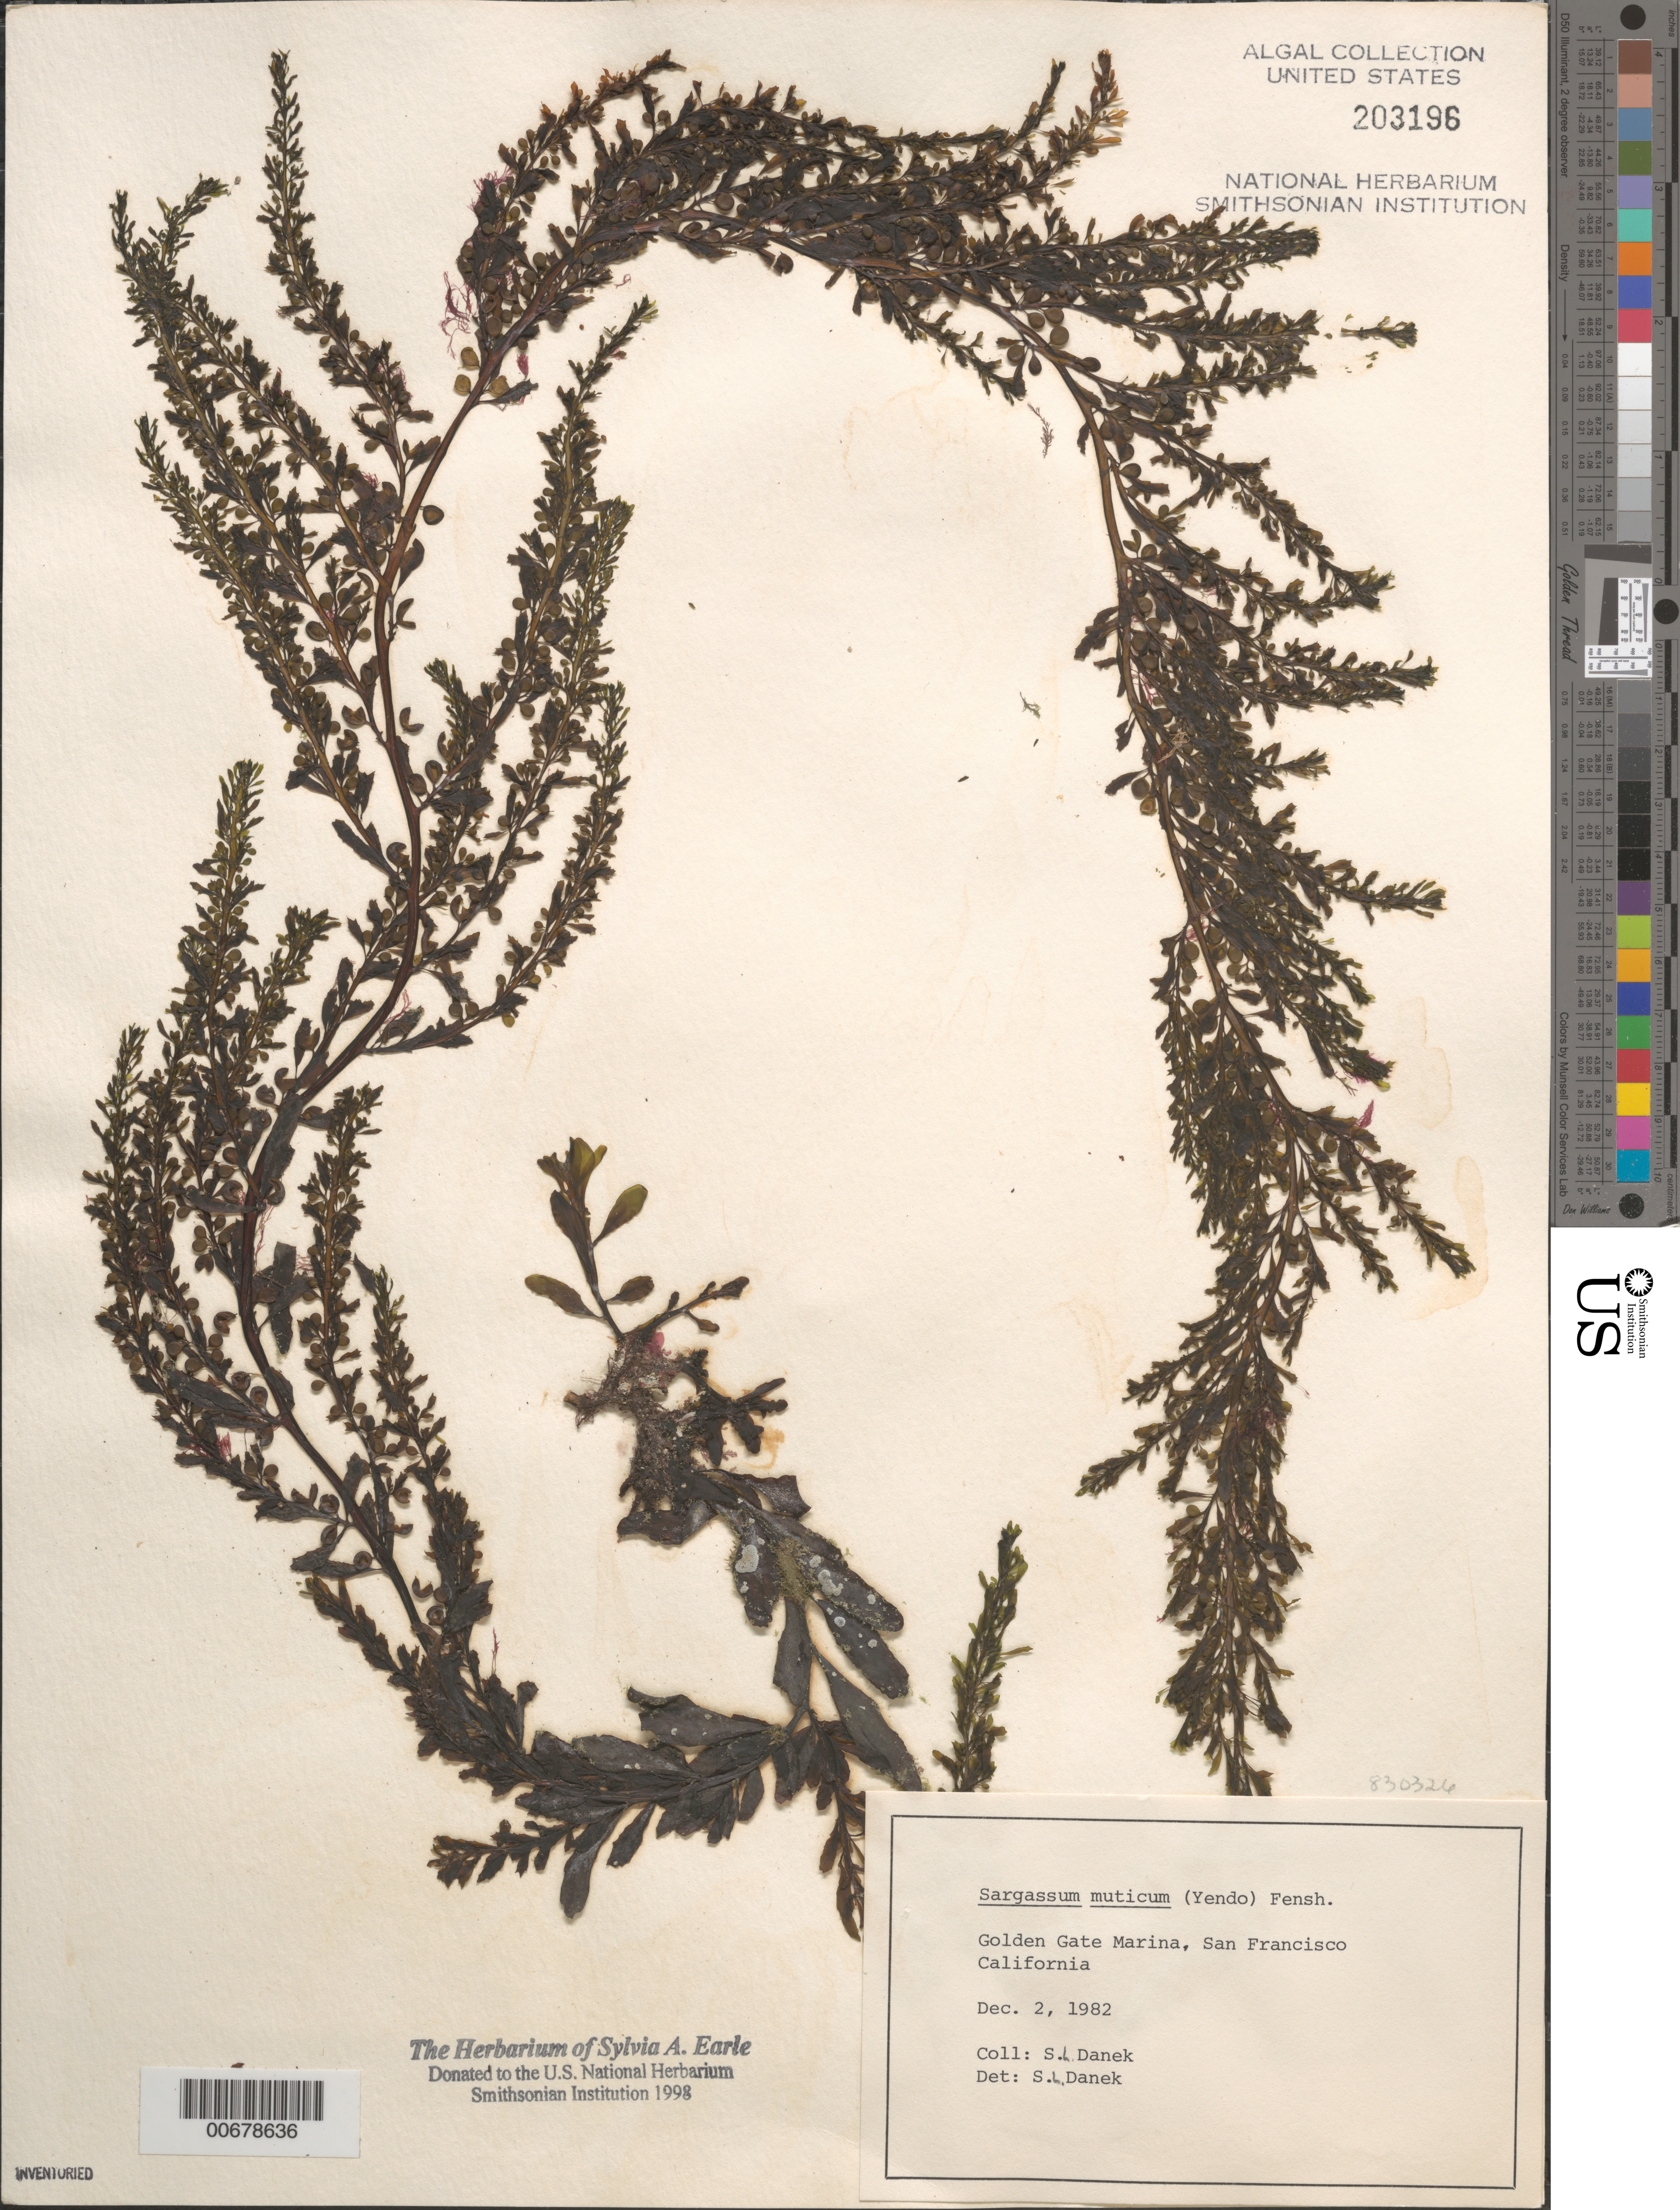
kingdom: Chromista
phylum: Ochrophyta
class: Phaeophyceae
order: Fucales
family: Sargassaceae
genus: Sargassum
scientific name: Sargassum muticum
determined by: Danek, S. L.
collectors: S. Danek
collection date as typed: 02 Dec 1982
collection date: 1982-12-02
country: United States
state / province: California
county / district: San Francisco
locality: San Francisco, Golden Gate Marina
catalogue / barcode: US 203196